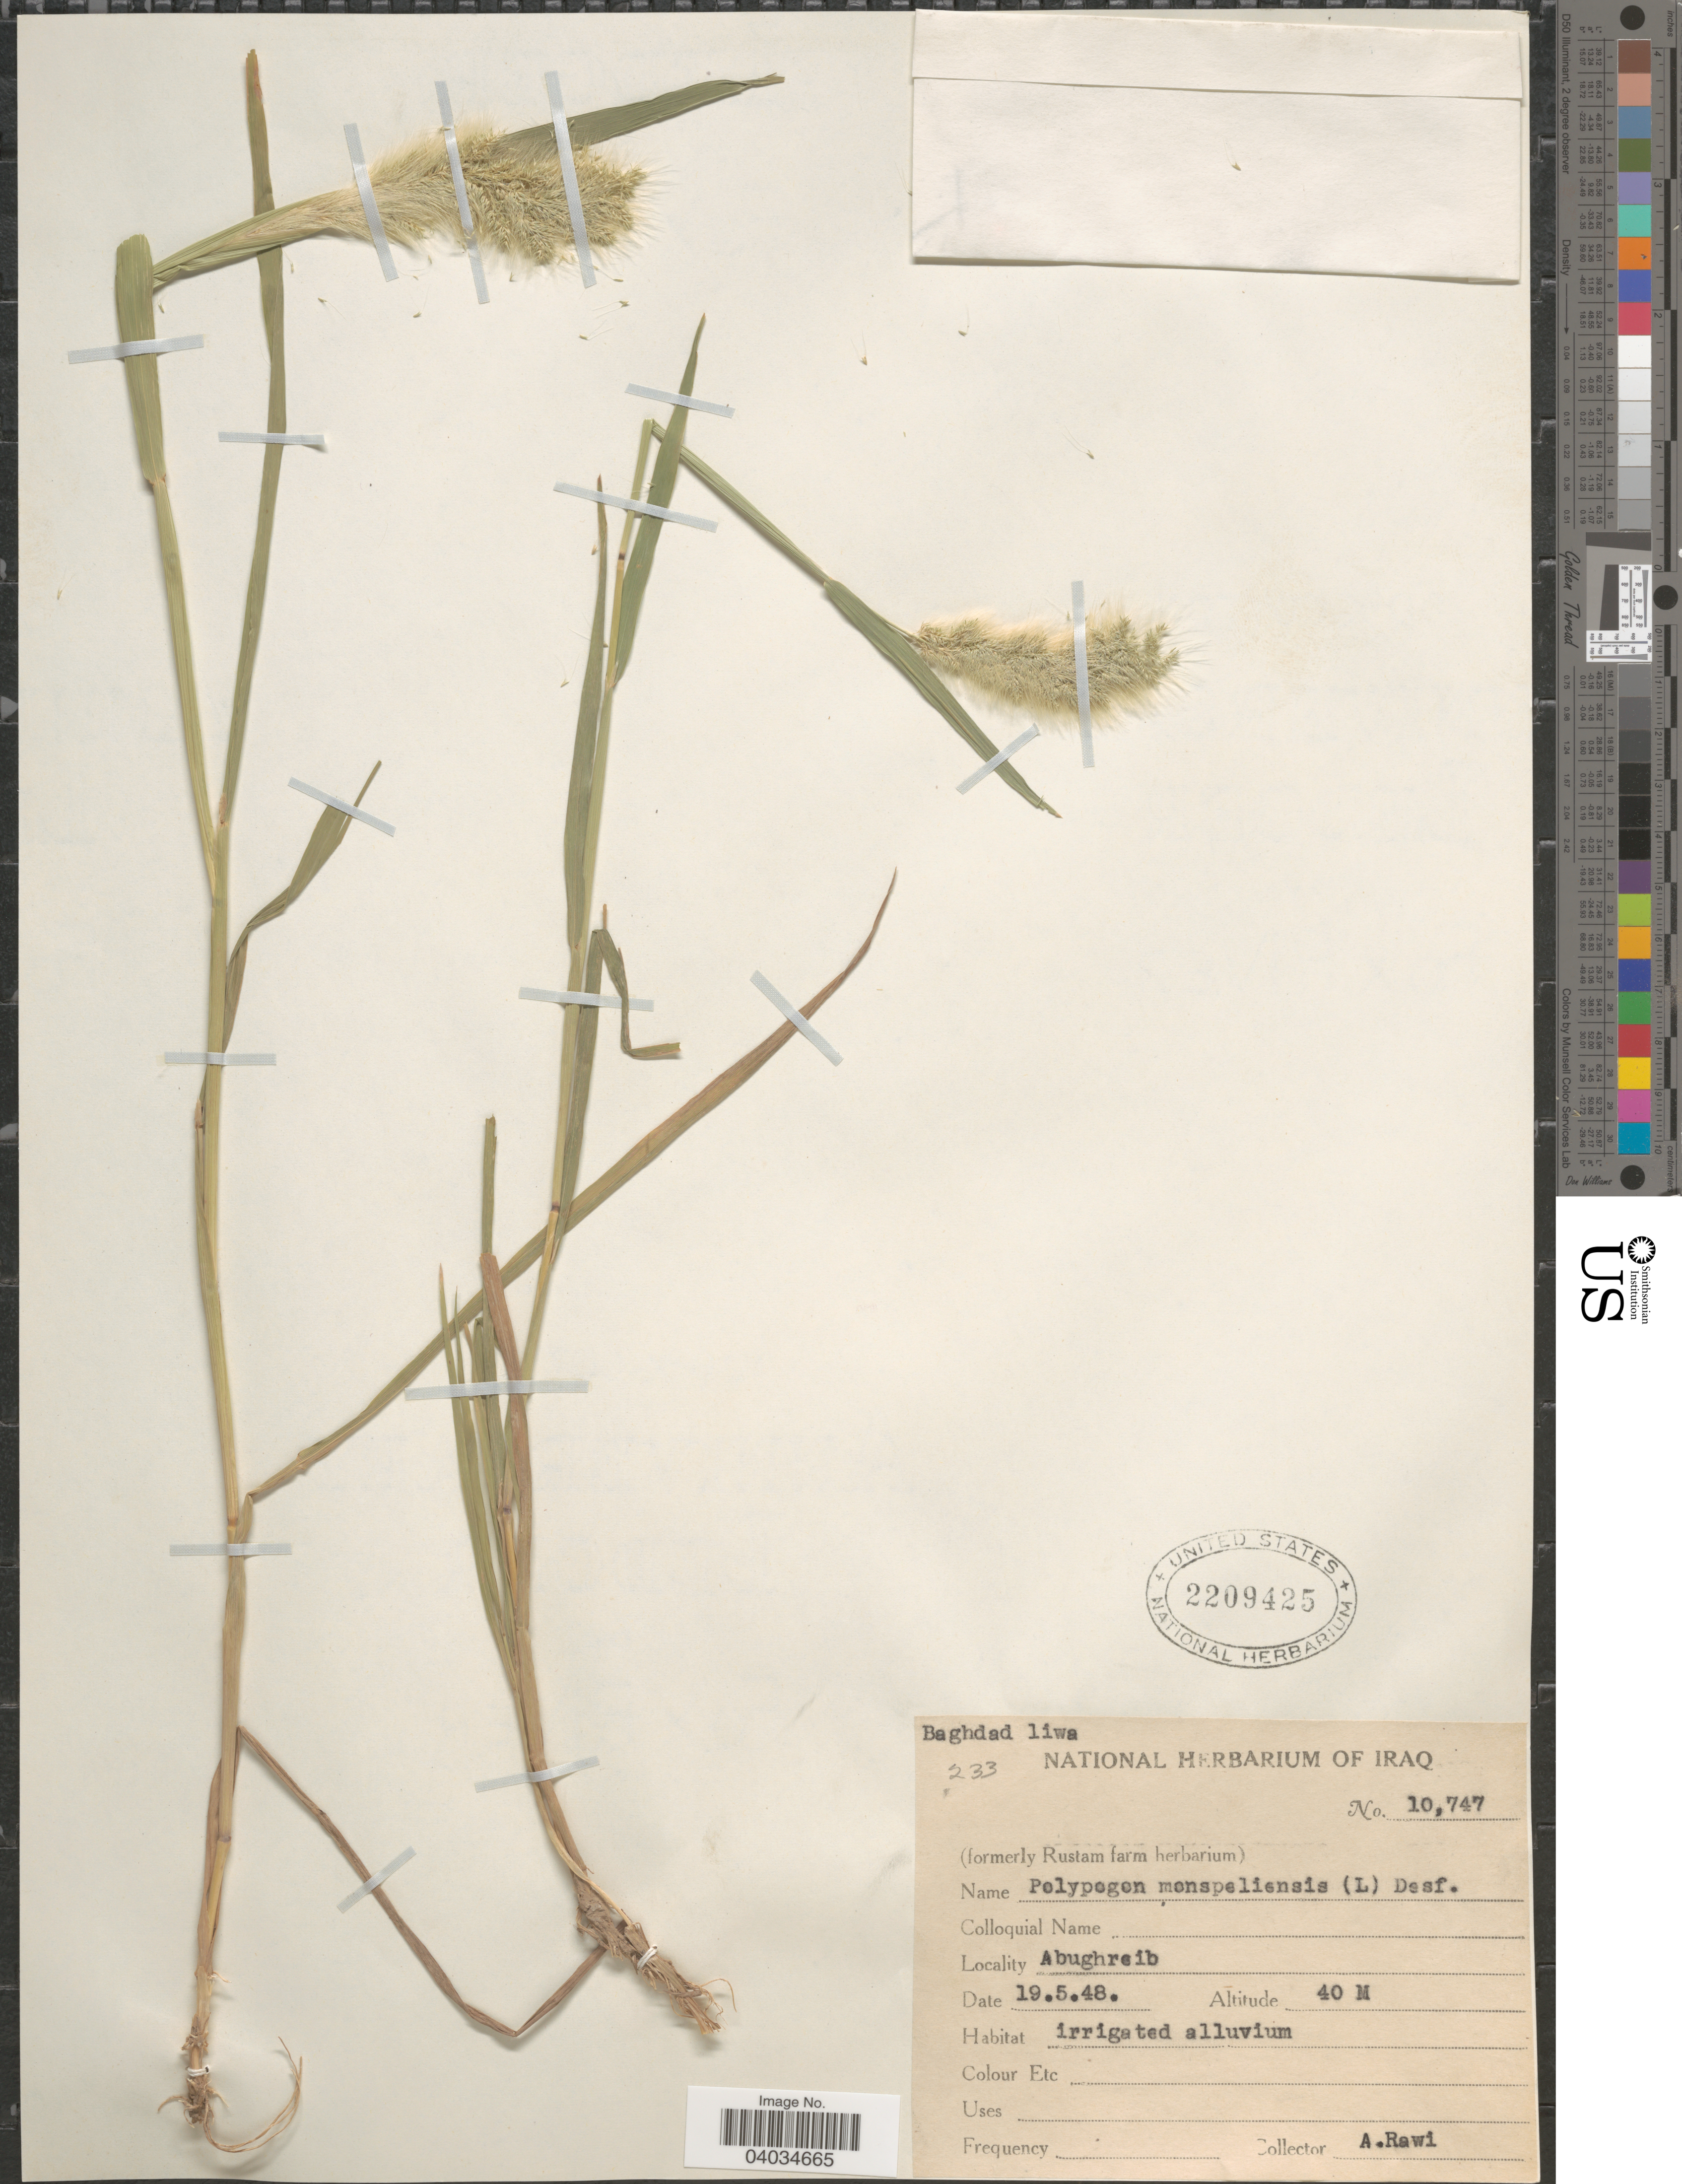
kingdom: Plantae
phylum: Tracheophyta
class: Liliopsida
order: Poales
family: Poaceae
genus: Polypogon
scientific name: Polypogon monspeliensis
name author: (L.) Desf.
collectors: A. Rawi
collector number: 10747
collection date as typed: Transcribed d/m/y: 19/5/48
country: Iraq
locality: Abughreib.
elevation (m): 40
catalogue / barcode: US 2209425